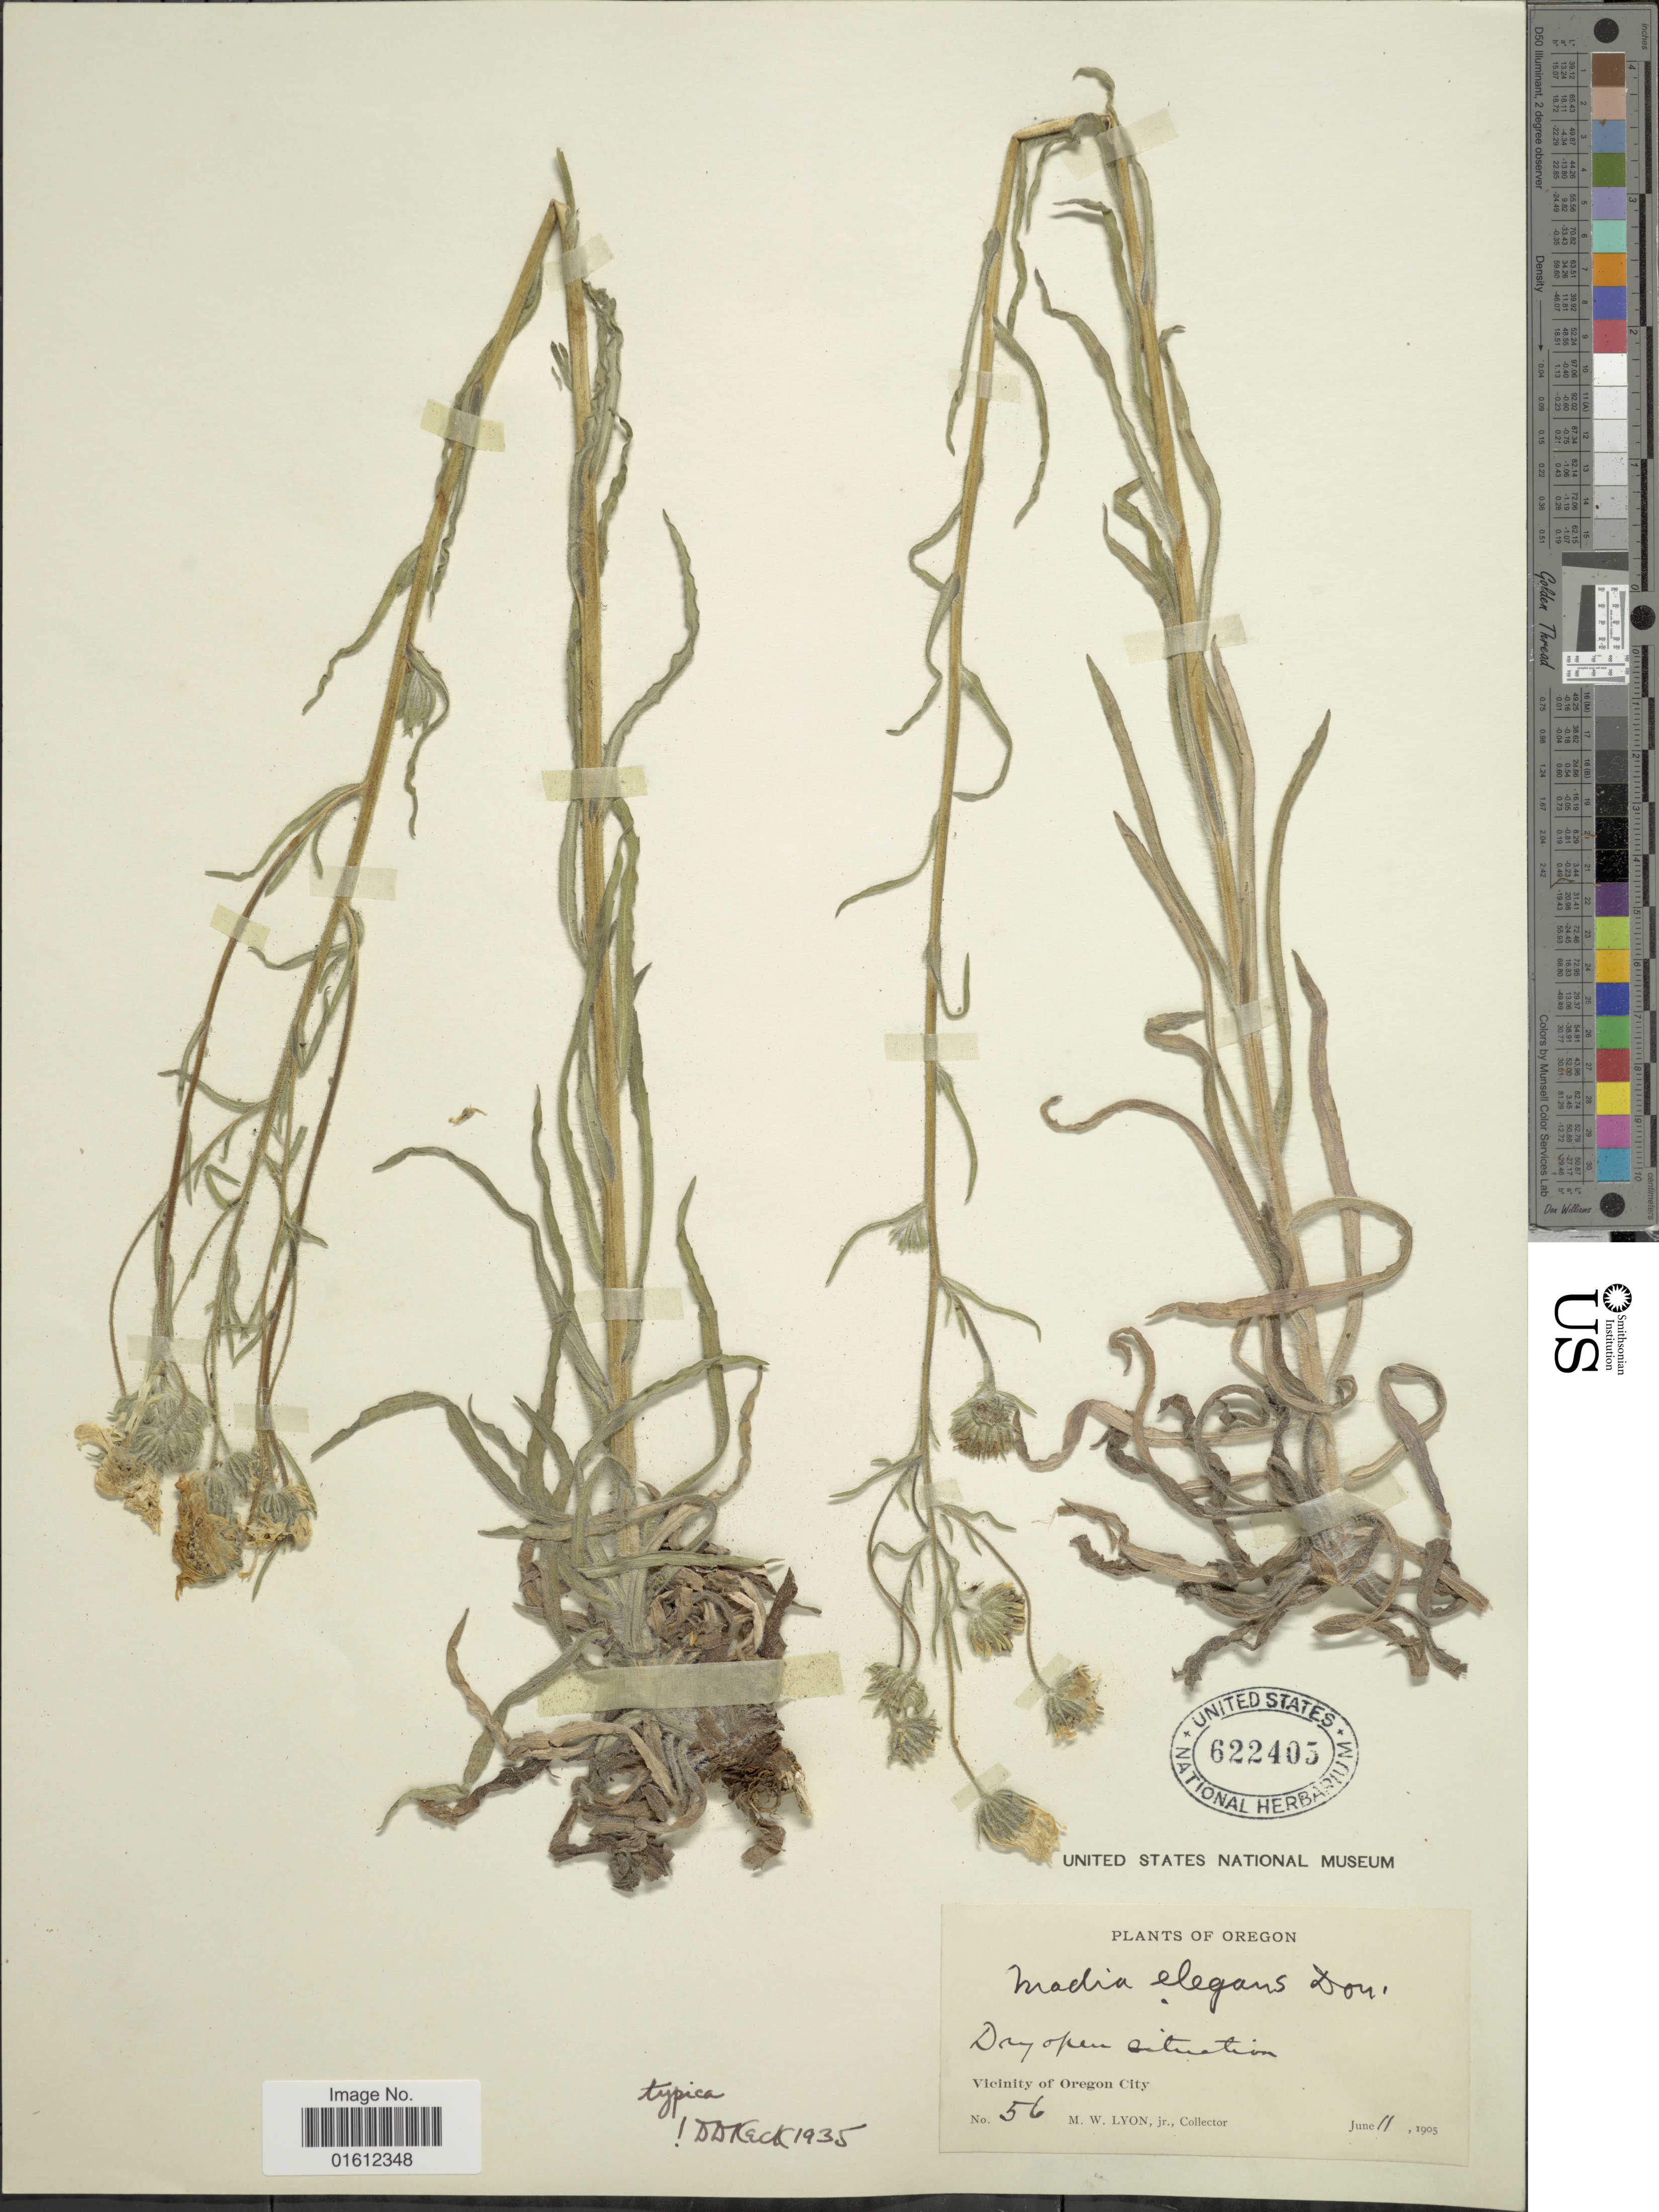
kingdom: Plantae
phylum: Tracheophyta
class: Magnoliopsida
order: Asterales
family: Asteraceae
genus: Madia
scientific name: Madia elegans subsp. elegans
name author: D. Don ex Lindl.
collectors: M. W. Lyon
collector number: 56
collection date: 1905-06-11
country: United States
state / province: Oregon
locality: Vicinity of Oregon City.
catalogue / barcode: US 622405